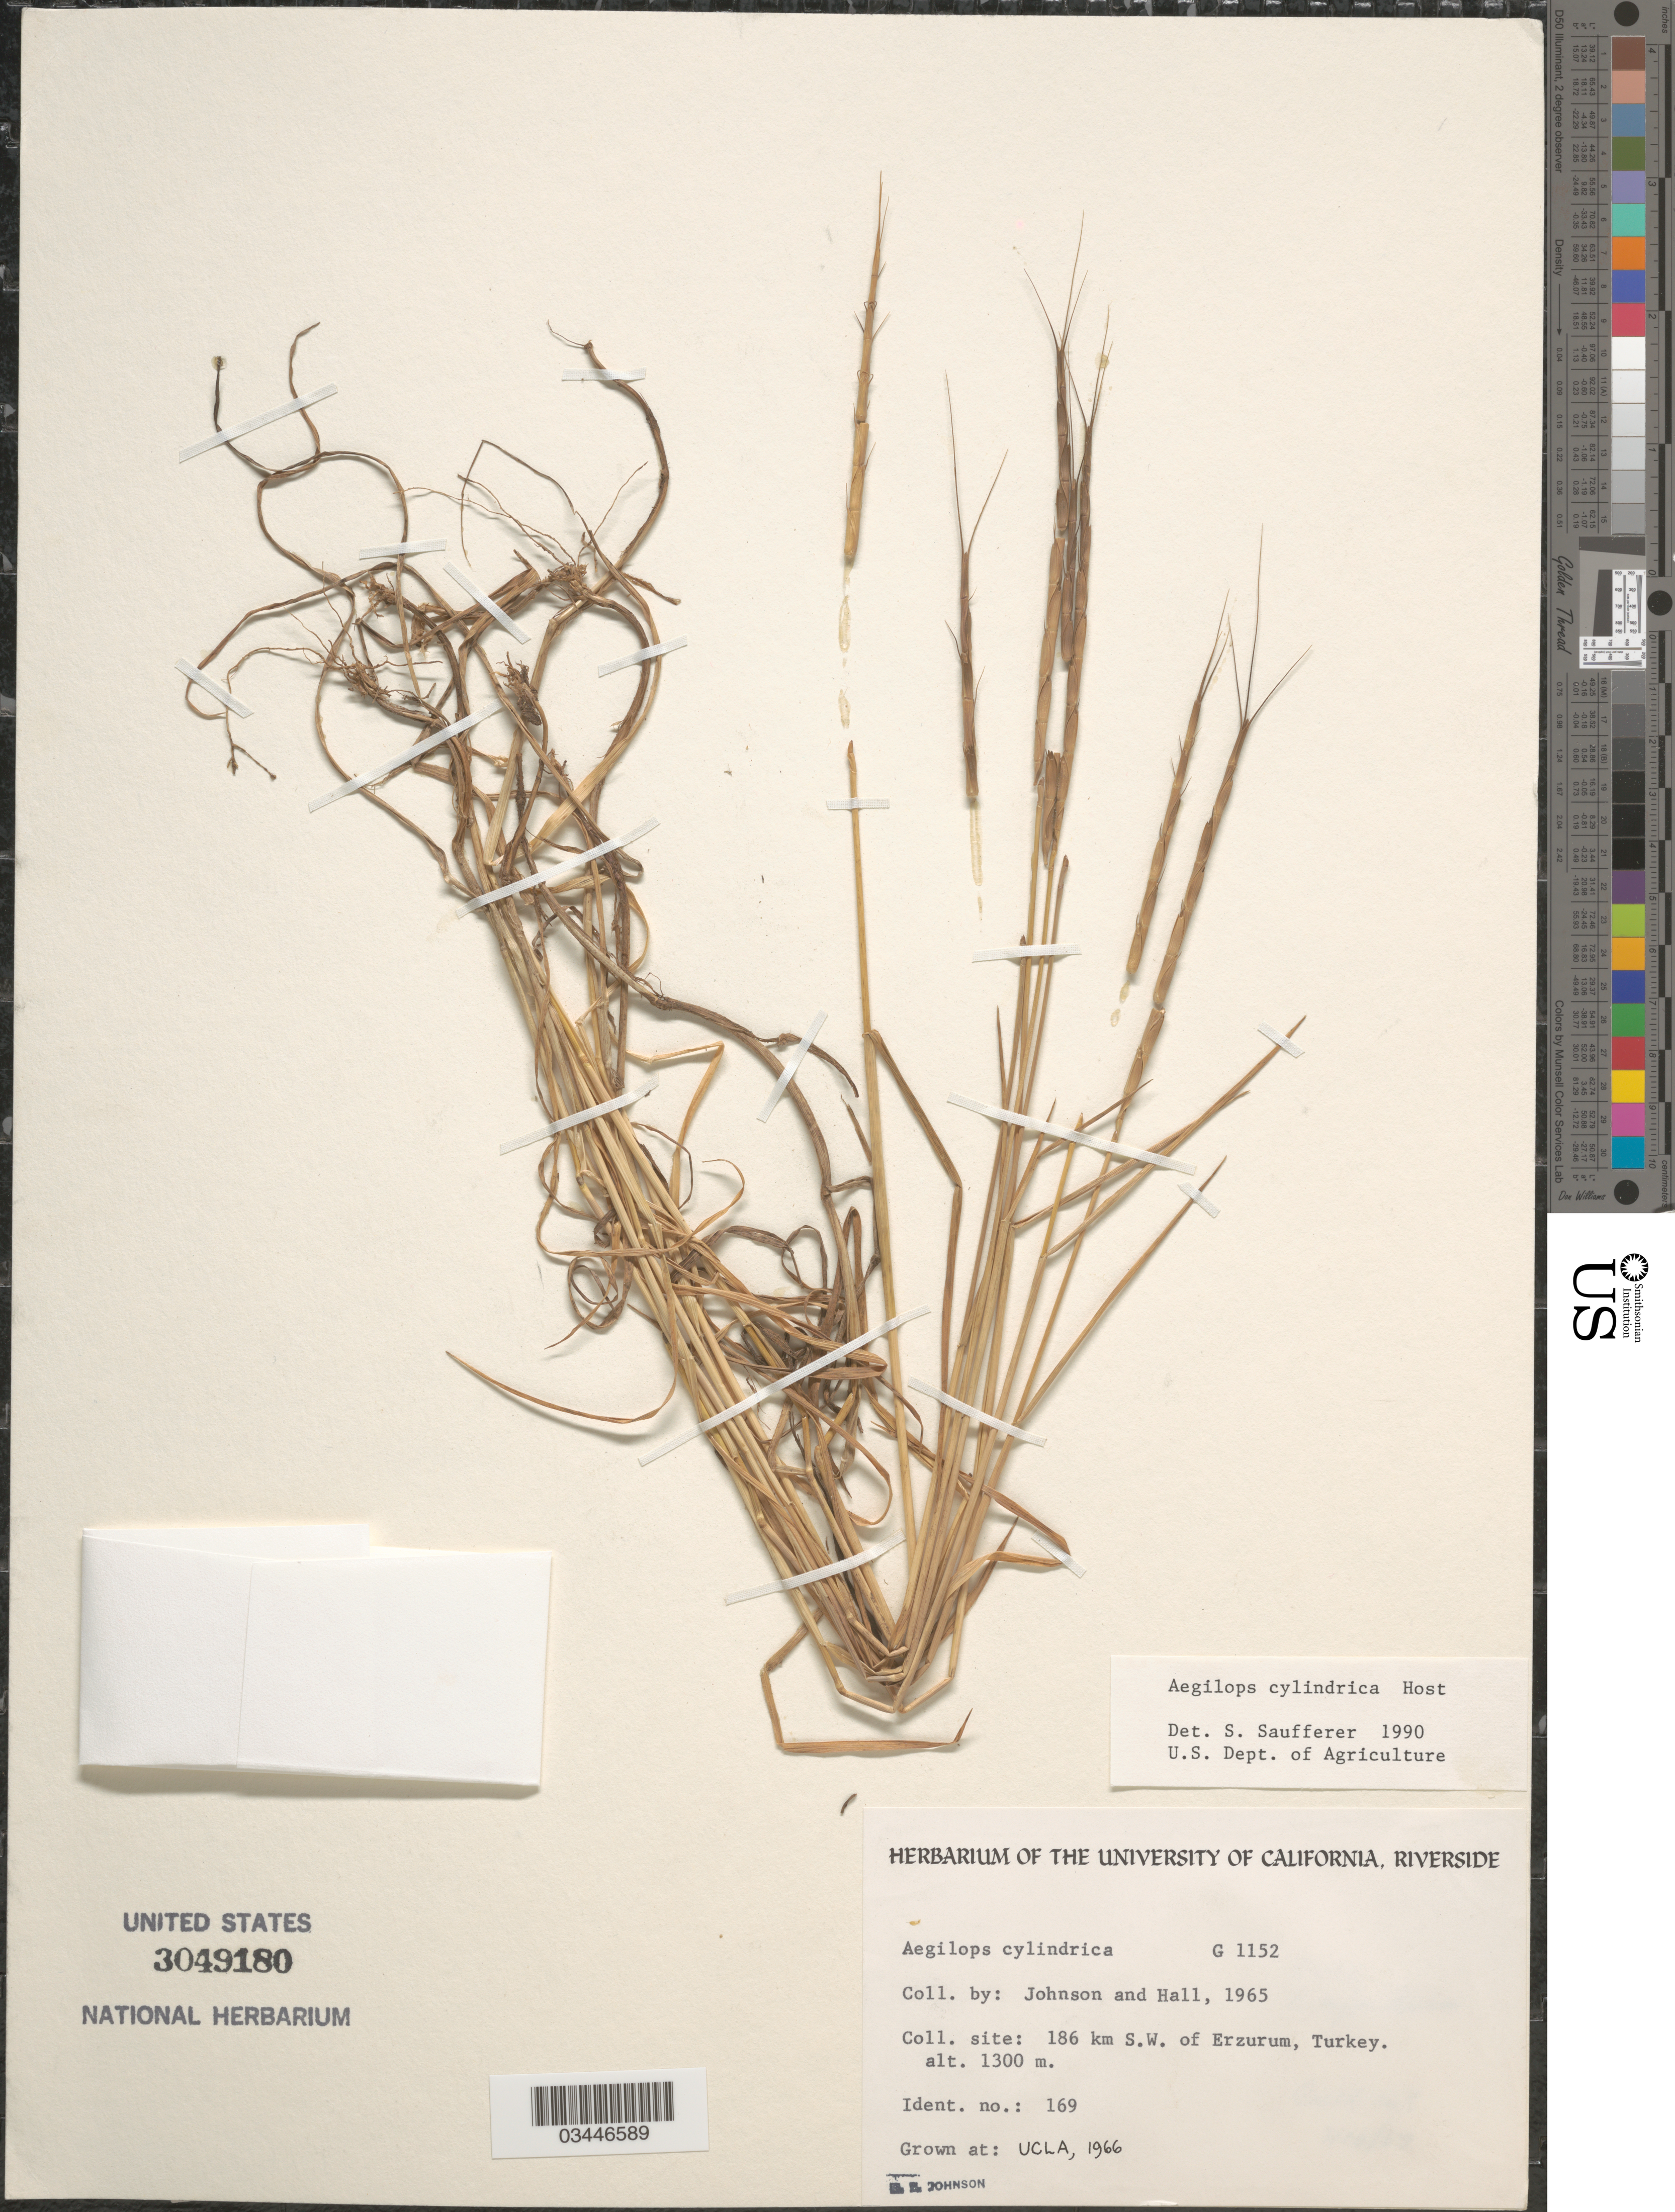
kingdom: Plantae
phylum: Tracheophyta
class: Liliopsida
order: Poales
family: Poaceae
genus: Aegilops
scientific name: Aegilops cylindrica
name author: Host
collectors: B. Johnson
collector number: G1152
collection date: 1966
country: United States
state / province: California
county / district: Los Angeles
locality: UCLA.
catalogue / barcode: US 3049180